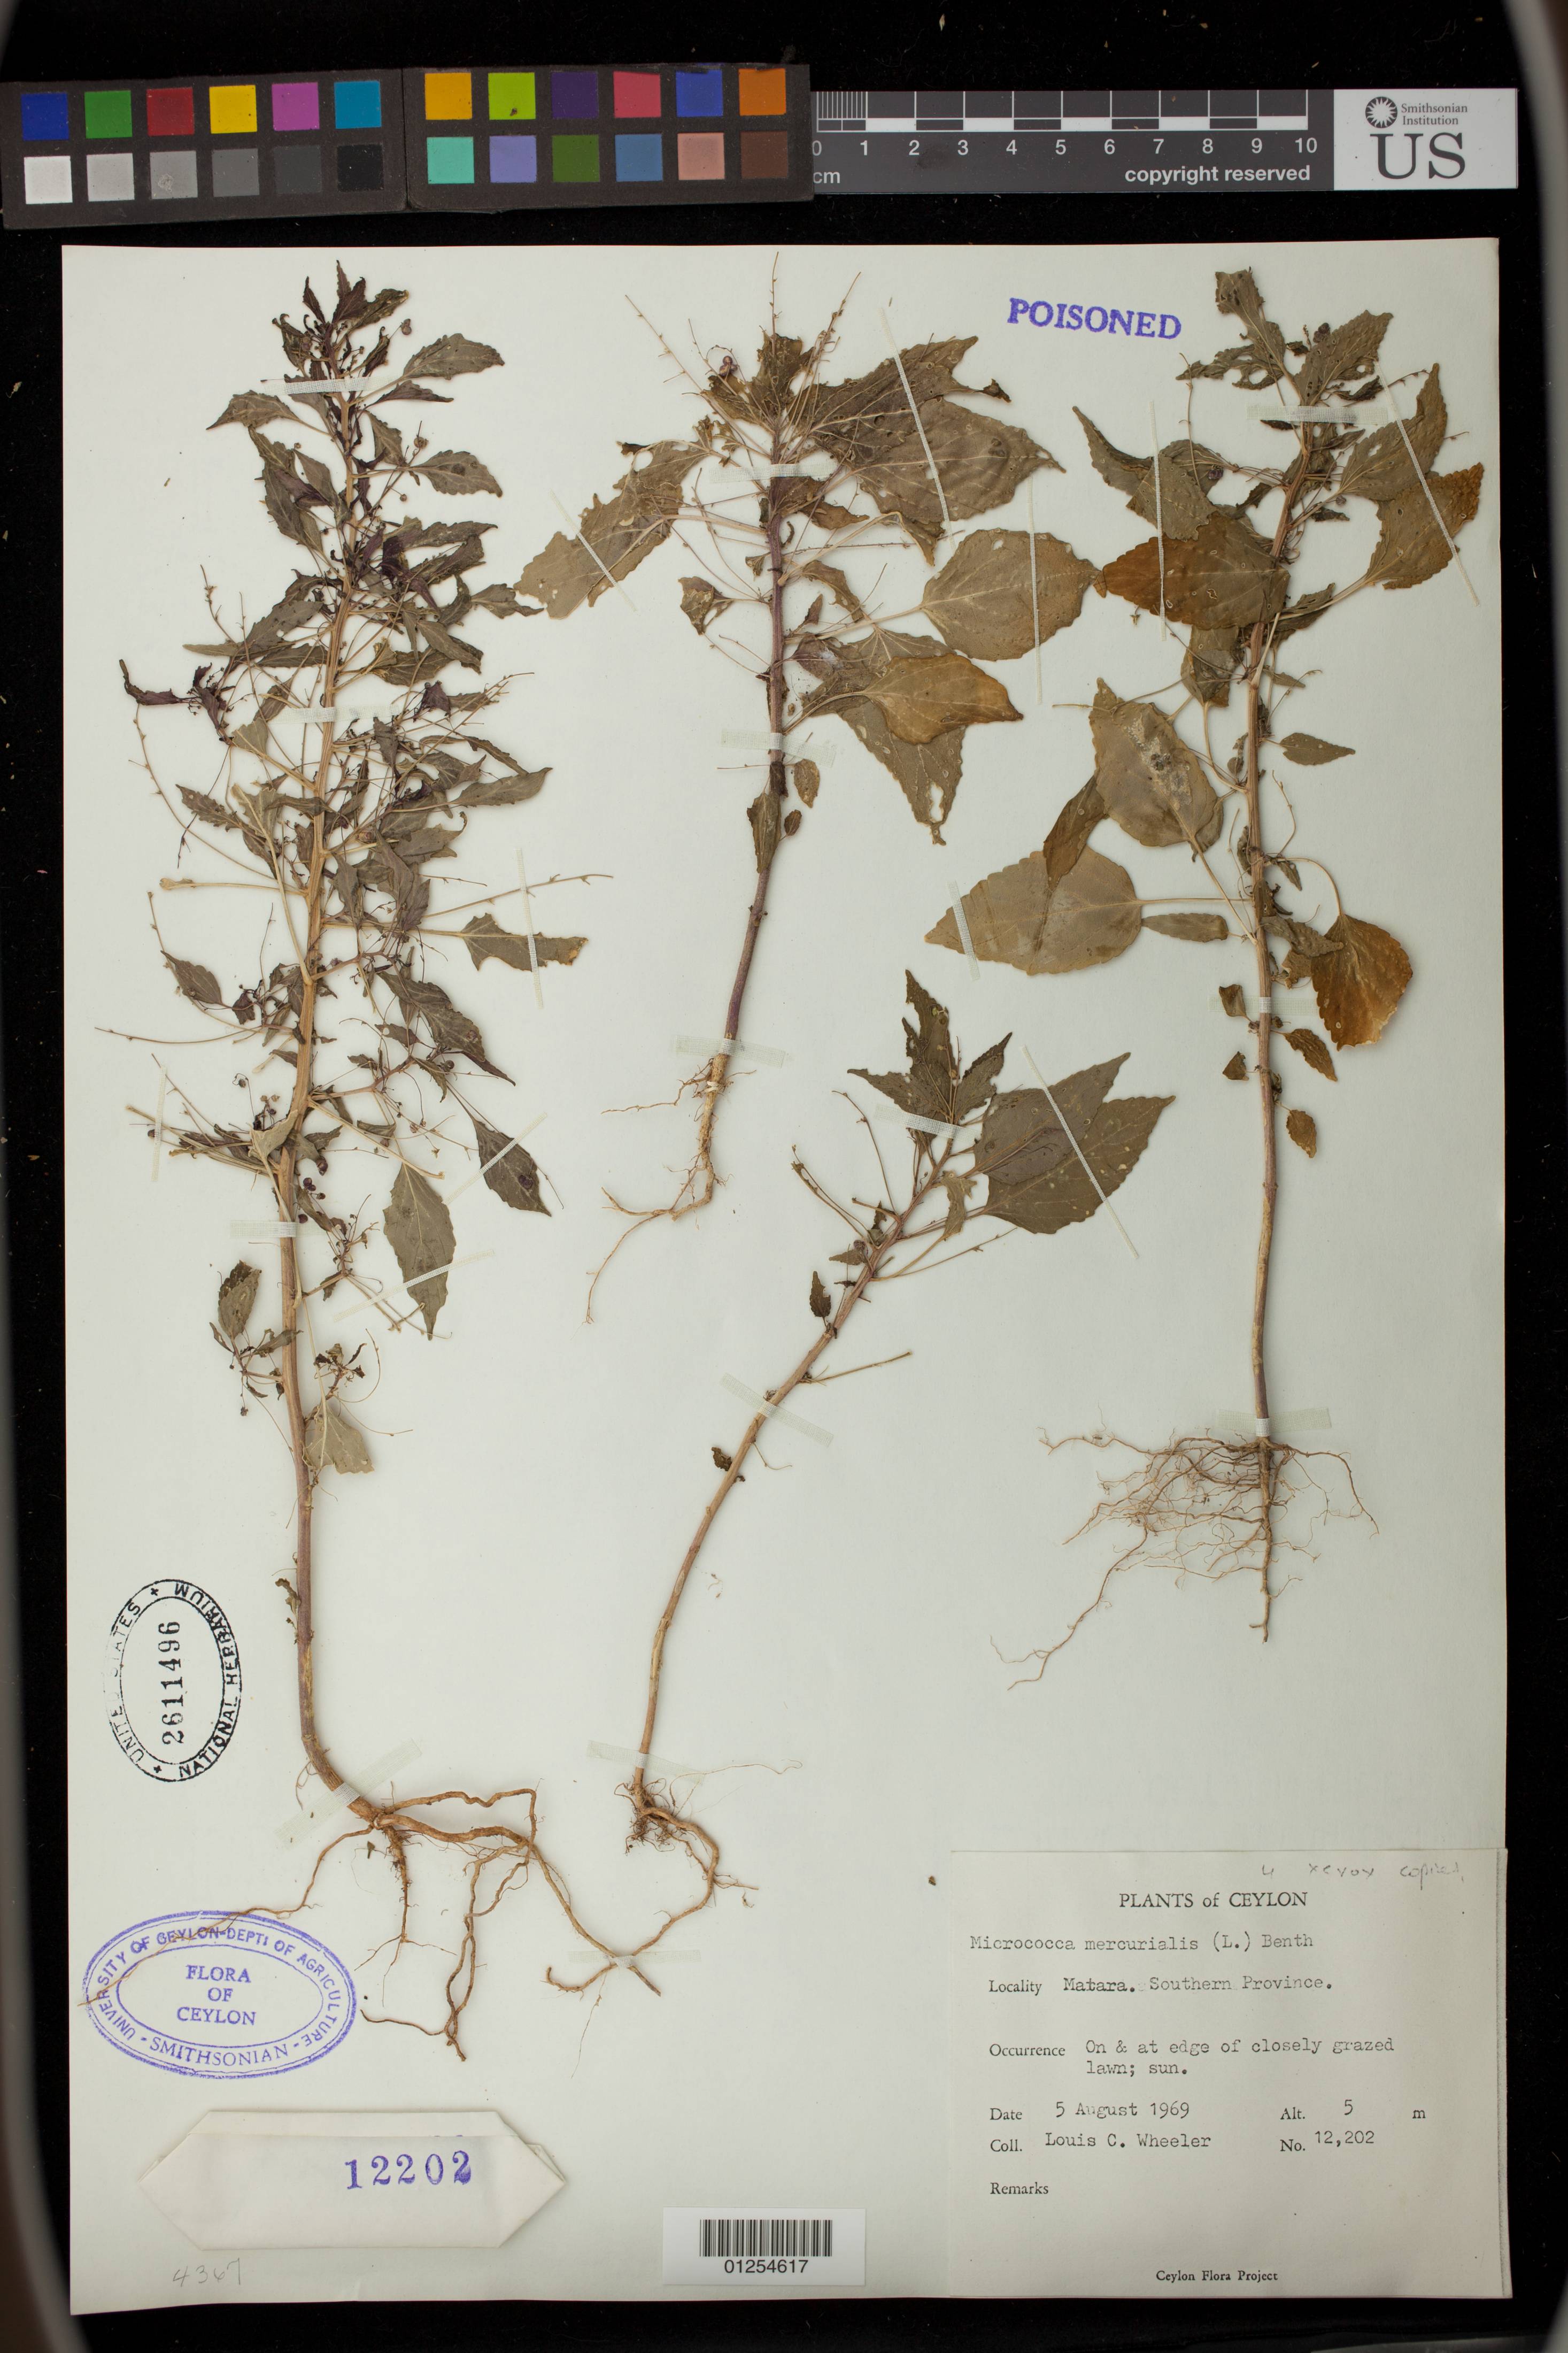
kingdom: Plantae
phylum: Tracheophyta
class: Magnoliopsida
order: Malpighiales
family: Euphorbiaceae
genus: Claoxylon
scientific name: Claoxylon mercurialis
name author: (L.) Thwaites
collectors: L. C. Wheeler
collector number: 12,202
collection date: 1969-08-05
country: Sri Lanka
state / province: Southern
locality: Ceylon [Sri Lanka]. Matara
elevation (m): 5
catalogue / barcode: US 2611496